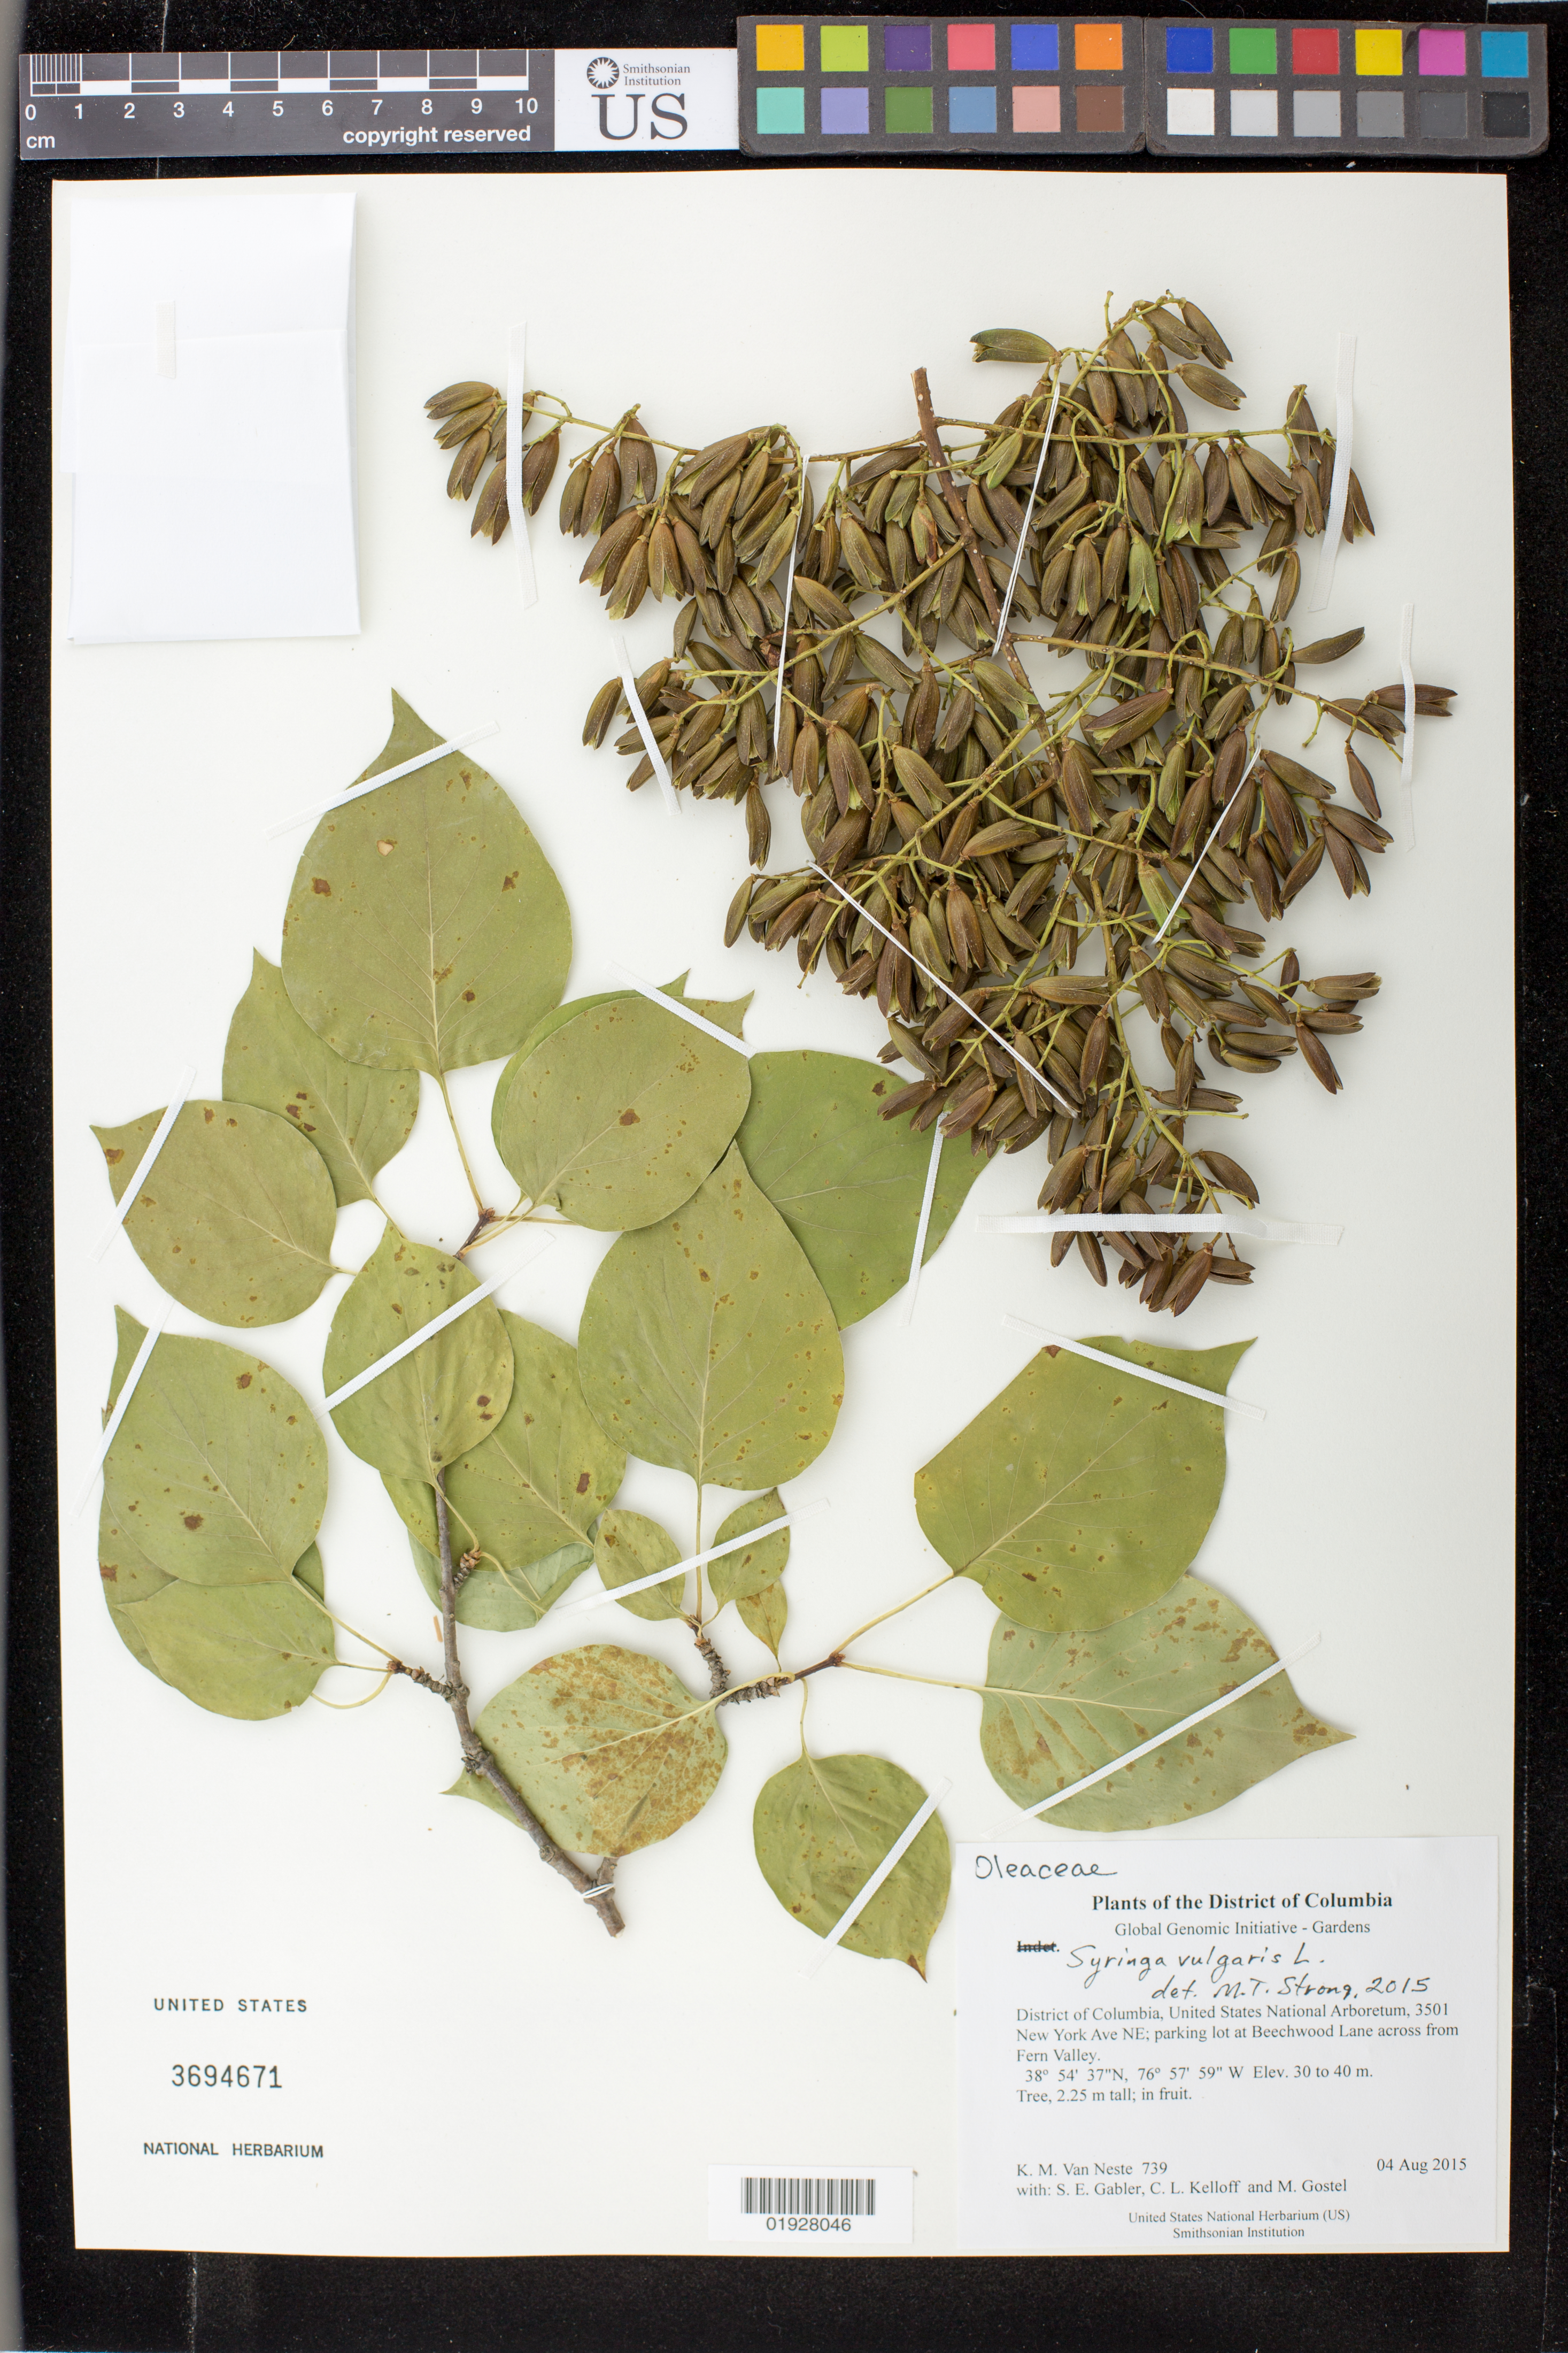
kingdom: Plantae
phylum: Tracheophyta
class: Magnoliopsida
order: Lamiales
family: Oleaceae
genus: Syringa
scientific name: Syringa vulgaris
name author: L.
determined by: Strong, M. T., (US), Smithsonian Institution - National Museum of Natural History (UNITED STATES)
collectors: K. M. Van Neste, S. E. Gabler, C. L. Kelloff & M. R. Gostel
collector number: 739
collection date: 2015-08-04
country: United States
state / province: District of Columbia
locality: United States National Arboretum, 3501 New York Ave NE; parking lot at Beechwood Lane across from Fern Valley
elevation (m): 30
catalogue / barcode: US 3694671